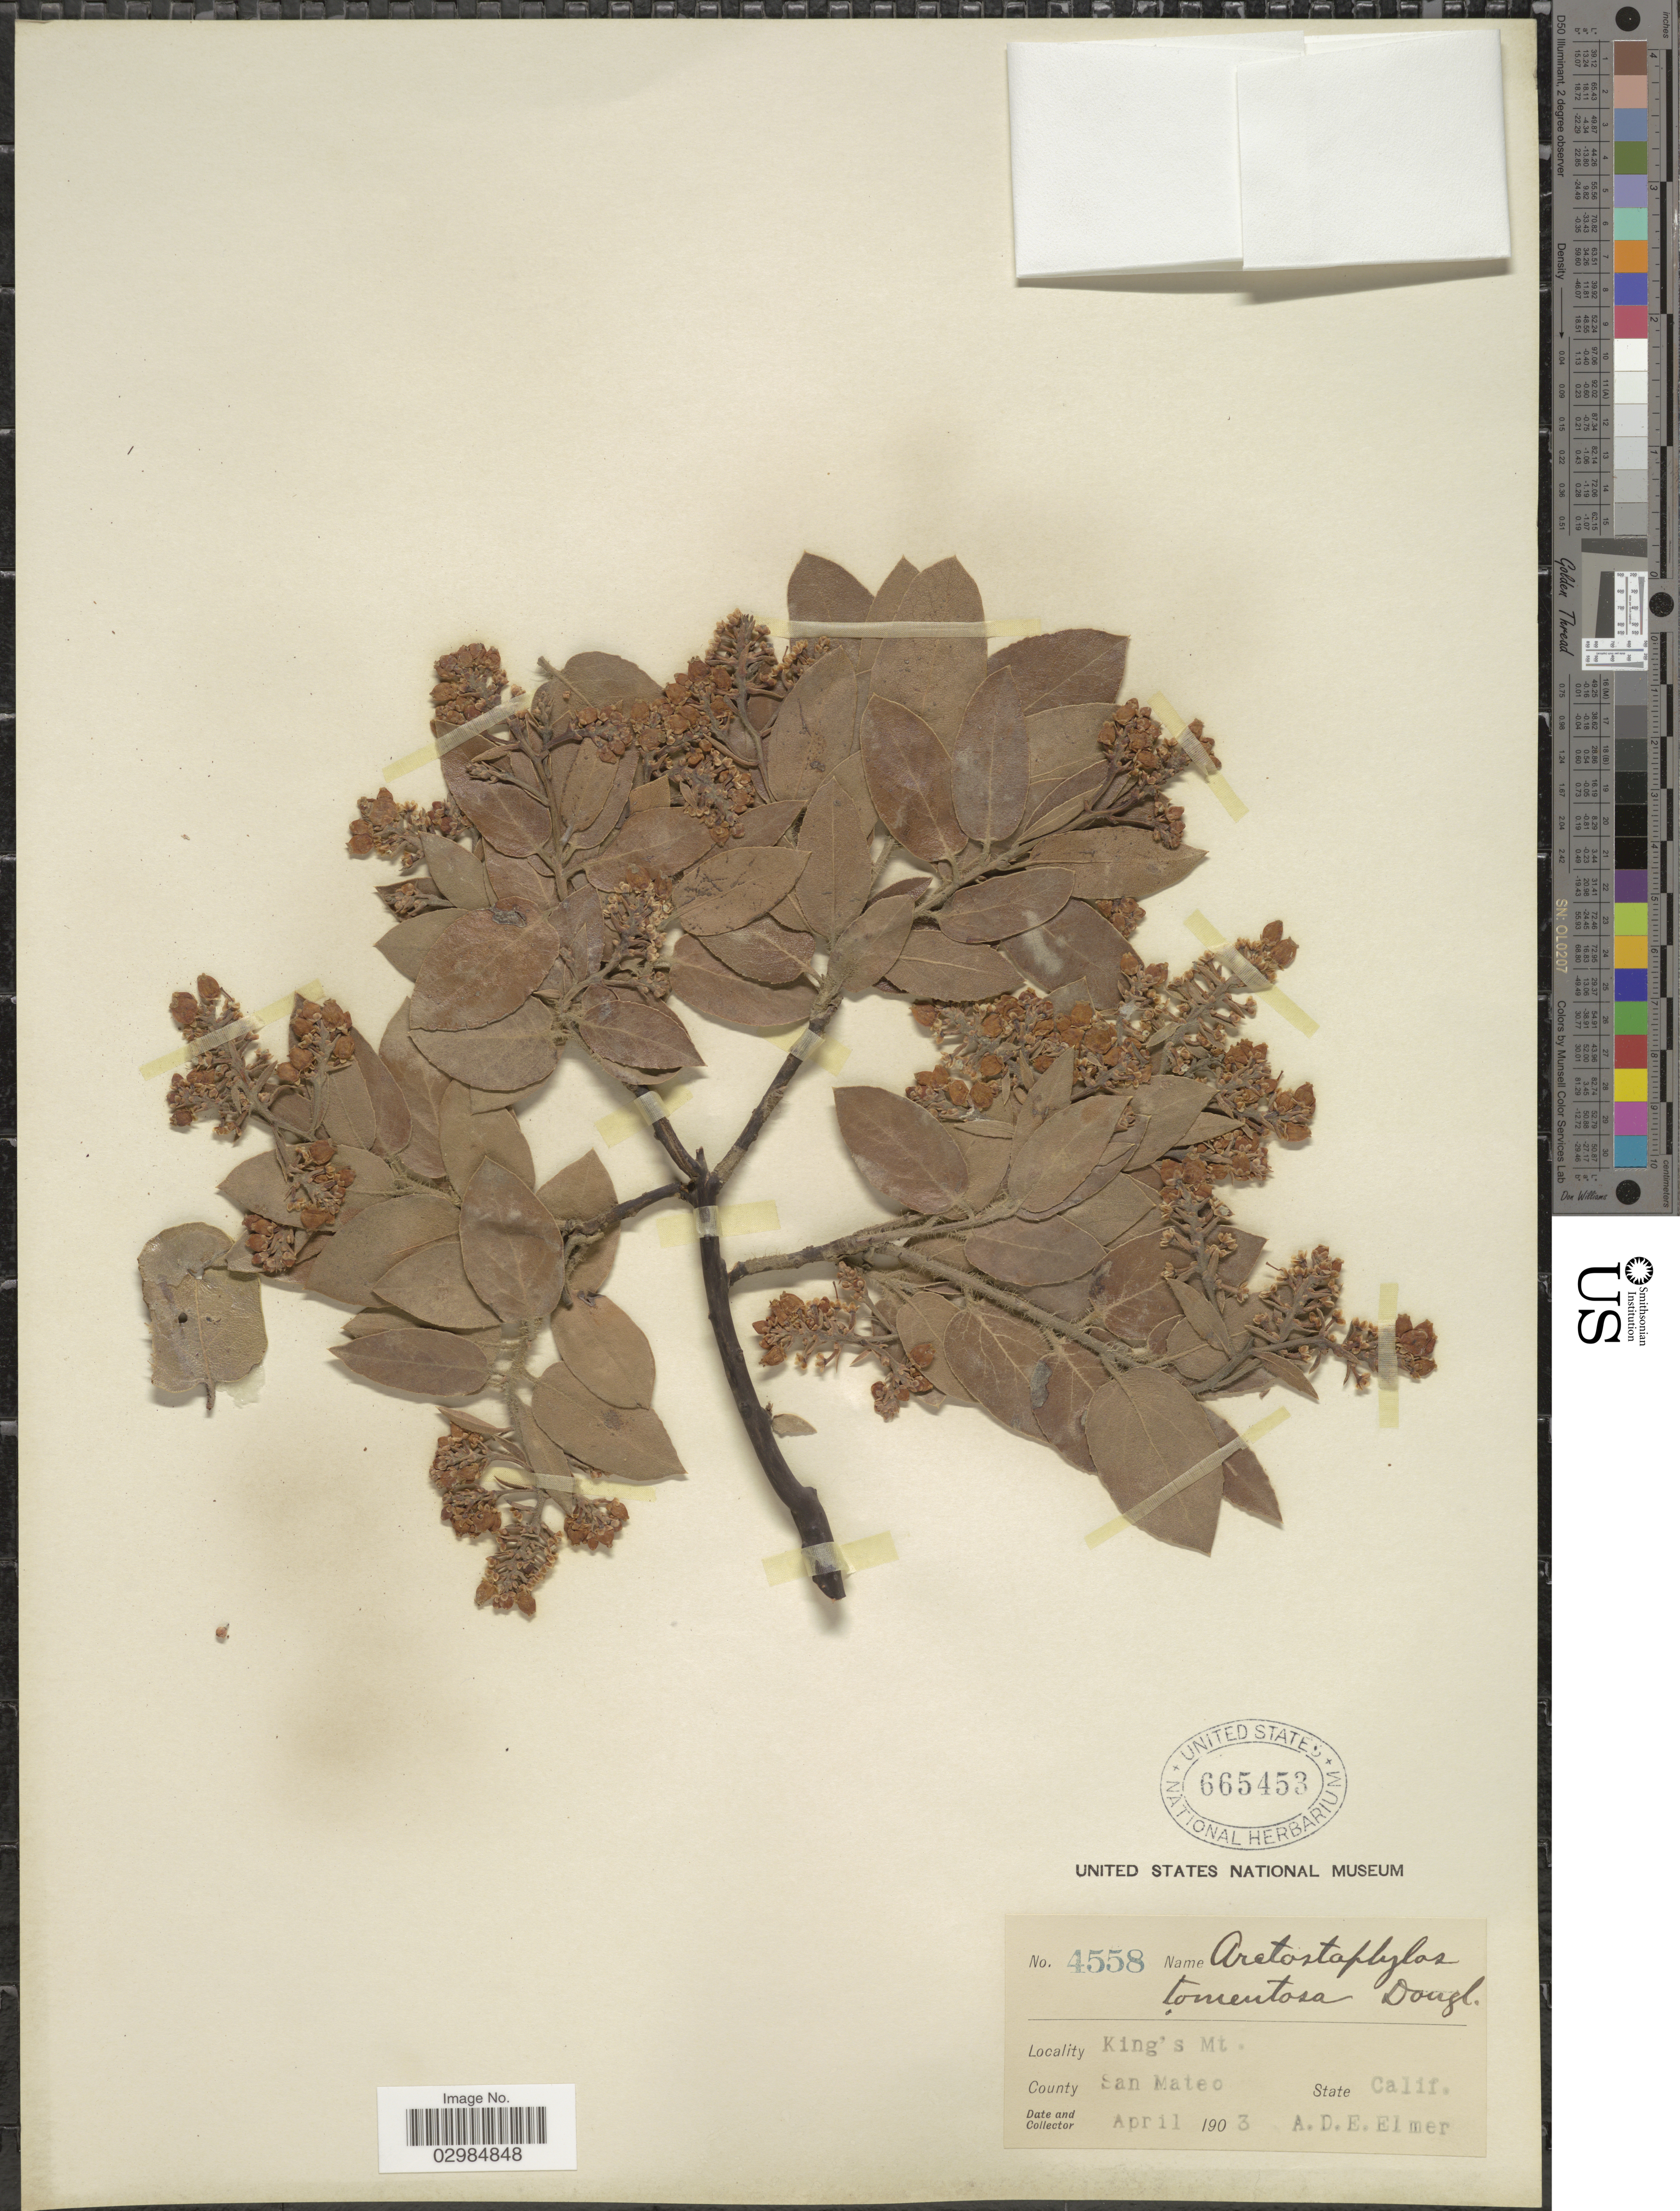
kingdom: Plantae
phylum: Tracheophyta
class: Magnoliopsida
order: Ericales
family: Ericaceae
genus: Arctostaphylos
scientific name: Arctostaphylos tomentosa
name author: (Pursh) Lindl.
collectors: A. D. E. Elmer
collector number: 4558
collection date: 1903-04-03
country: United States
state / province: California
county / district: San Mateo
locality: King's Mt. County San Mateo.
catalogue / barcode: US 665453